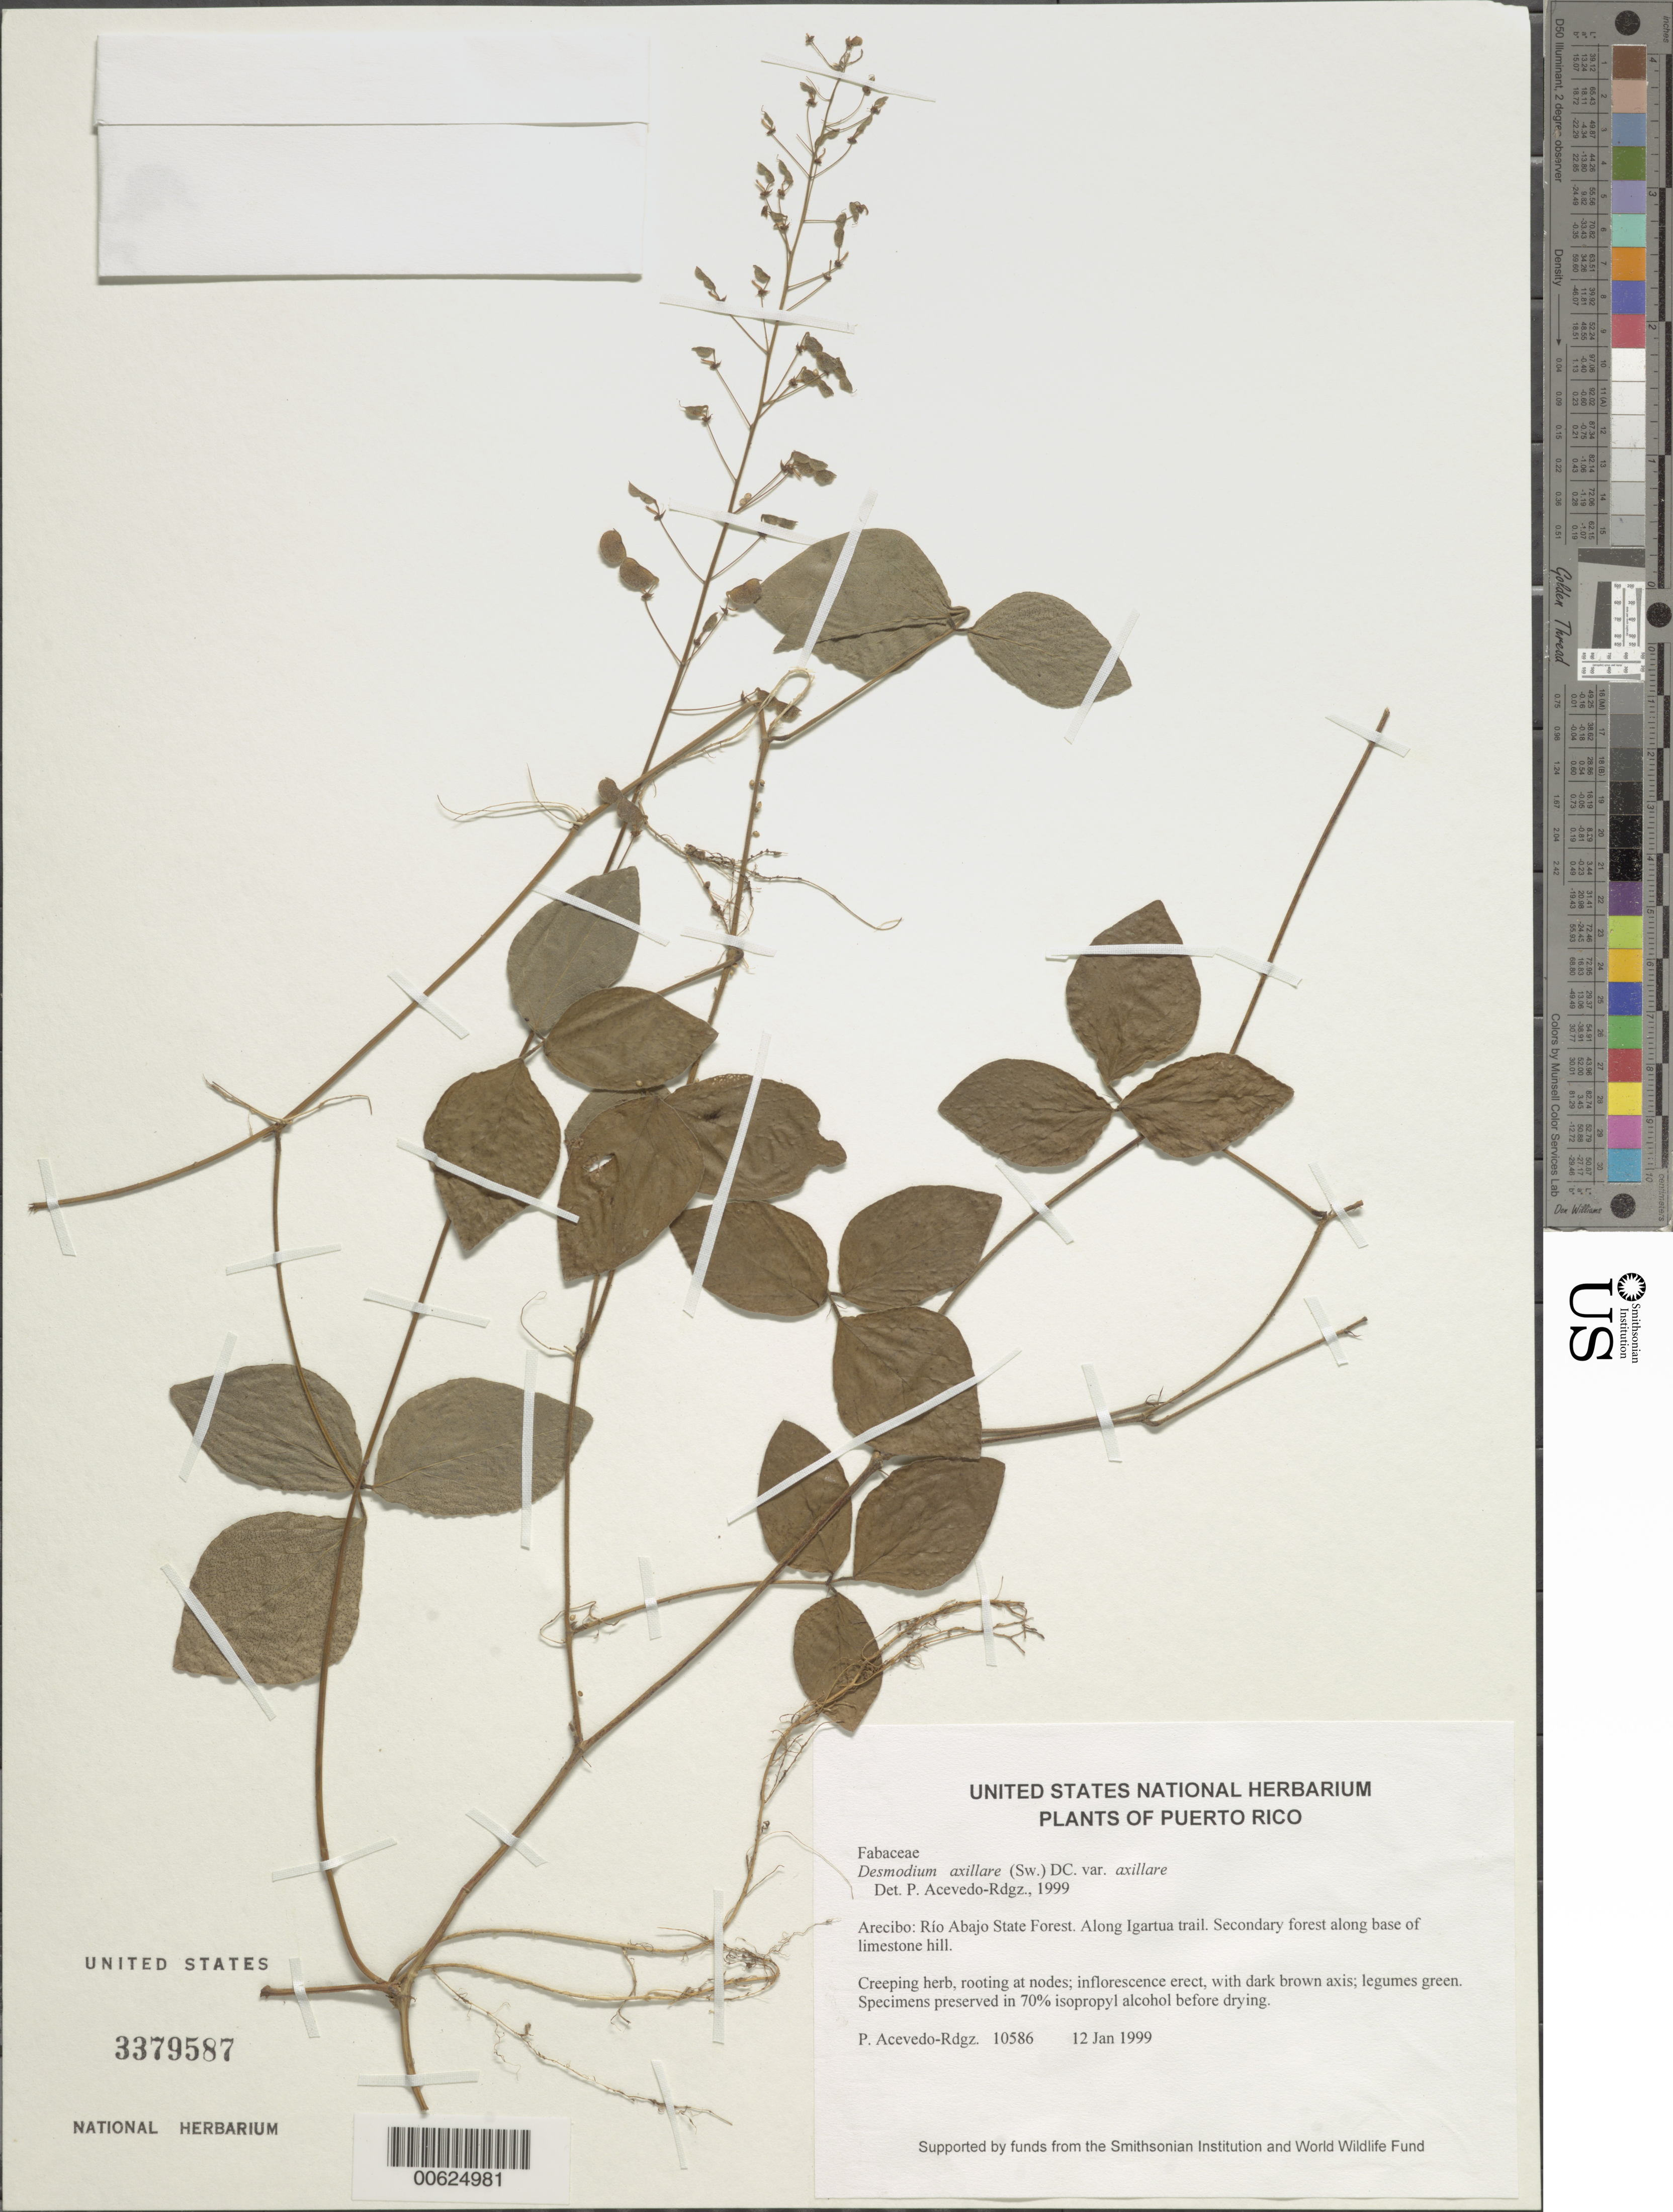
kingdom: Plantae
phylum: Tracheophyta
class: Magnoliopsida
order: Fabales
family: Fabaceae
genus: Desmodium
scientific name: Desmodium axillare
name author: (Sw.) DC.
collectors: P. Acevedo-Rodr.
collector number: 10586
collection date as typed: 12 Jan 1999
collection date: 1999-01-12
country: Puerto Rico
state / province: Arecibo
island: Puerto Rico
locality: Arecibo; Río Abajo State Forest. Along Igartua trail.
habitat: Secondary forest along base of limestone hill.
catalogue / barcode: US 3379587